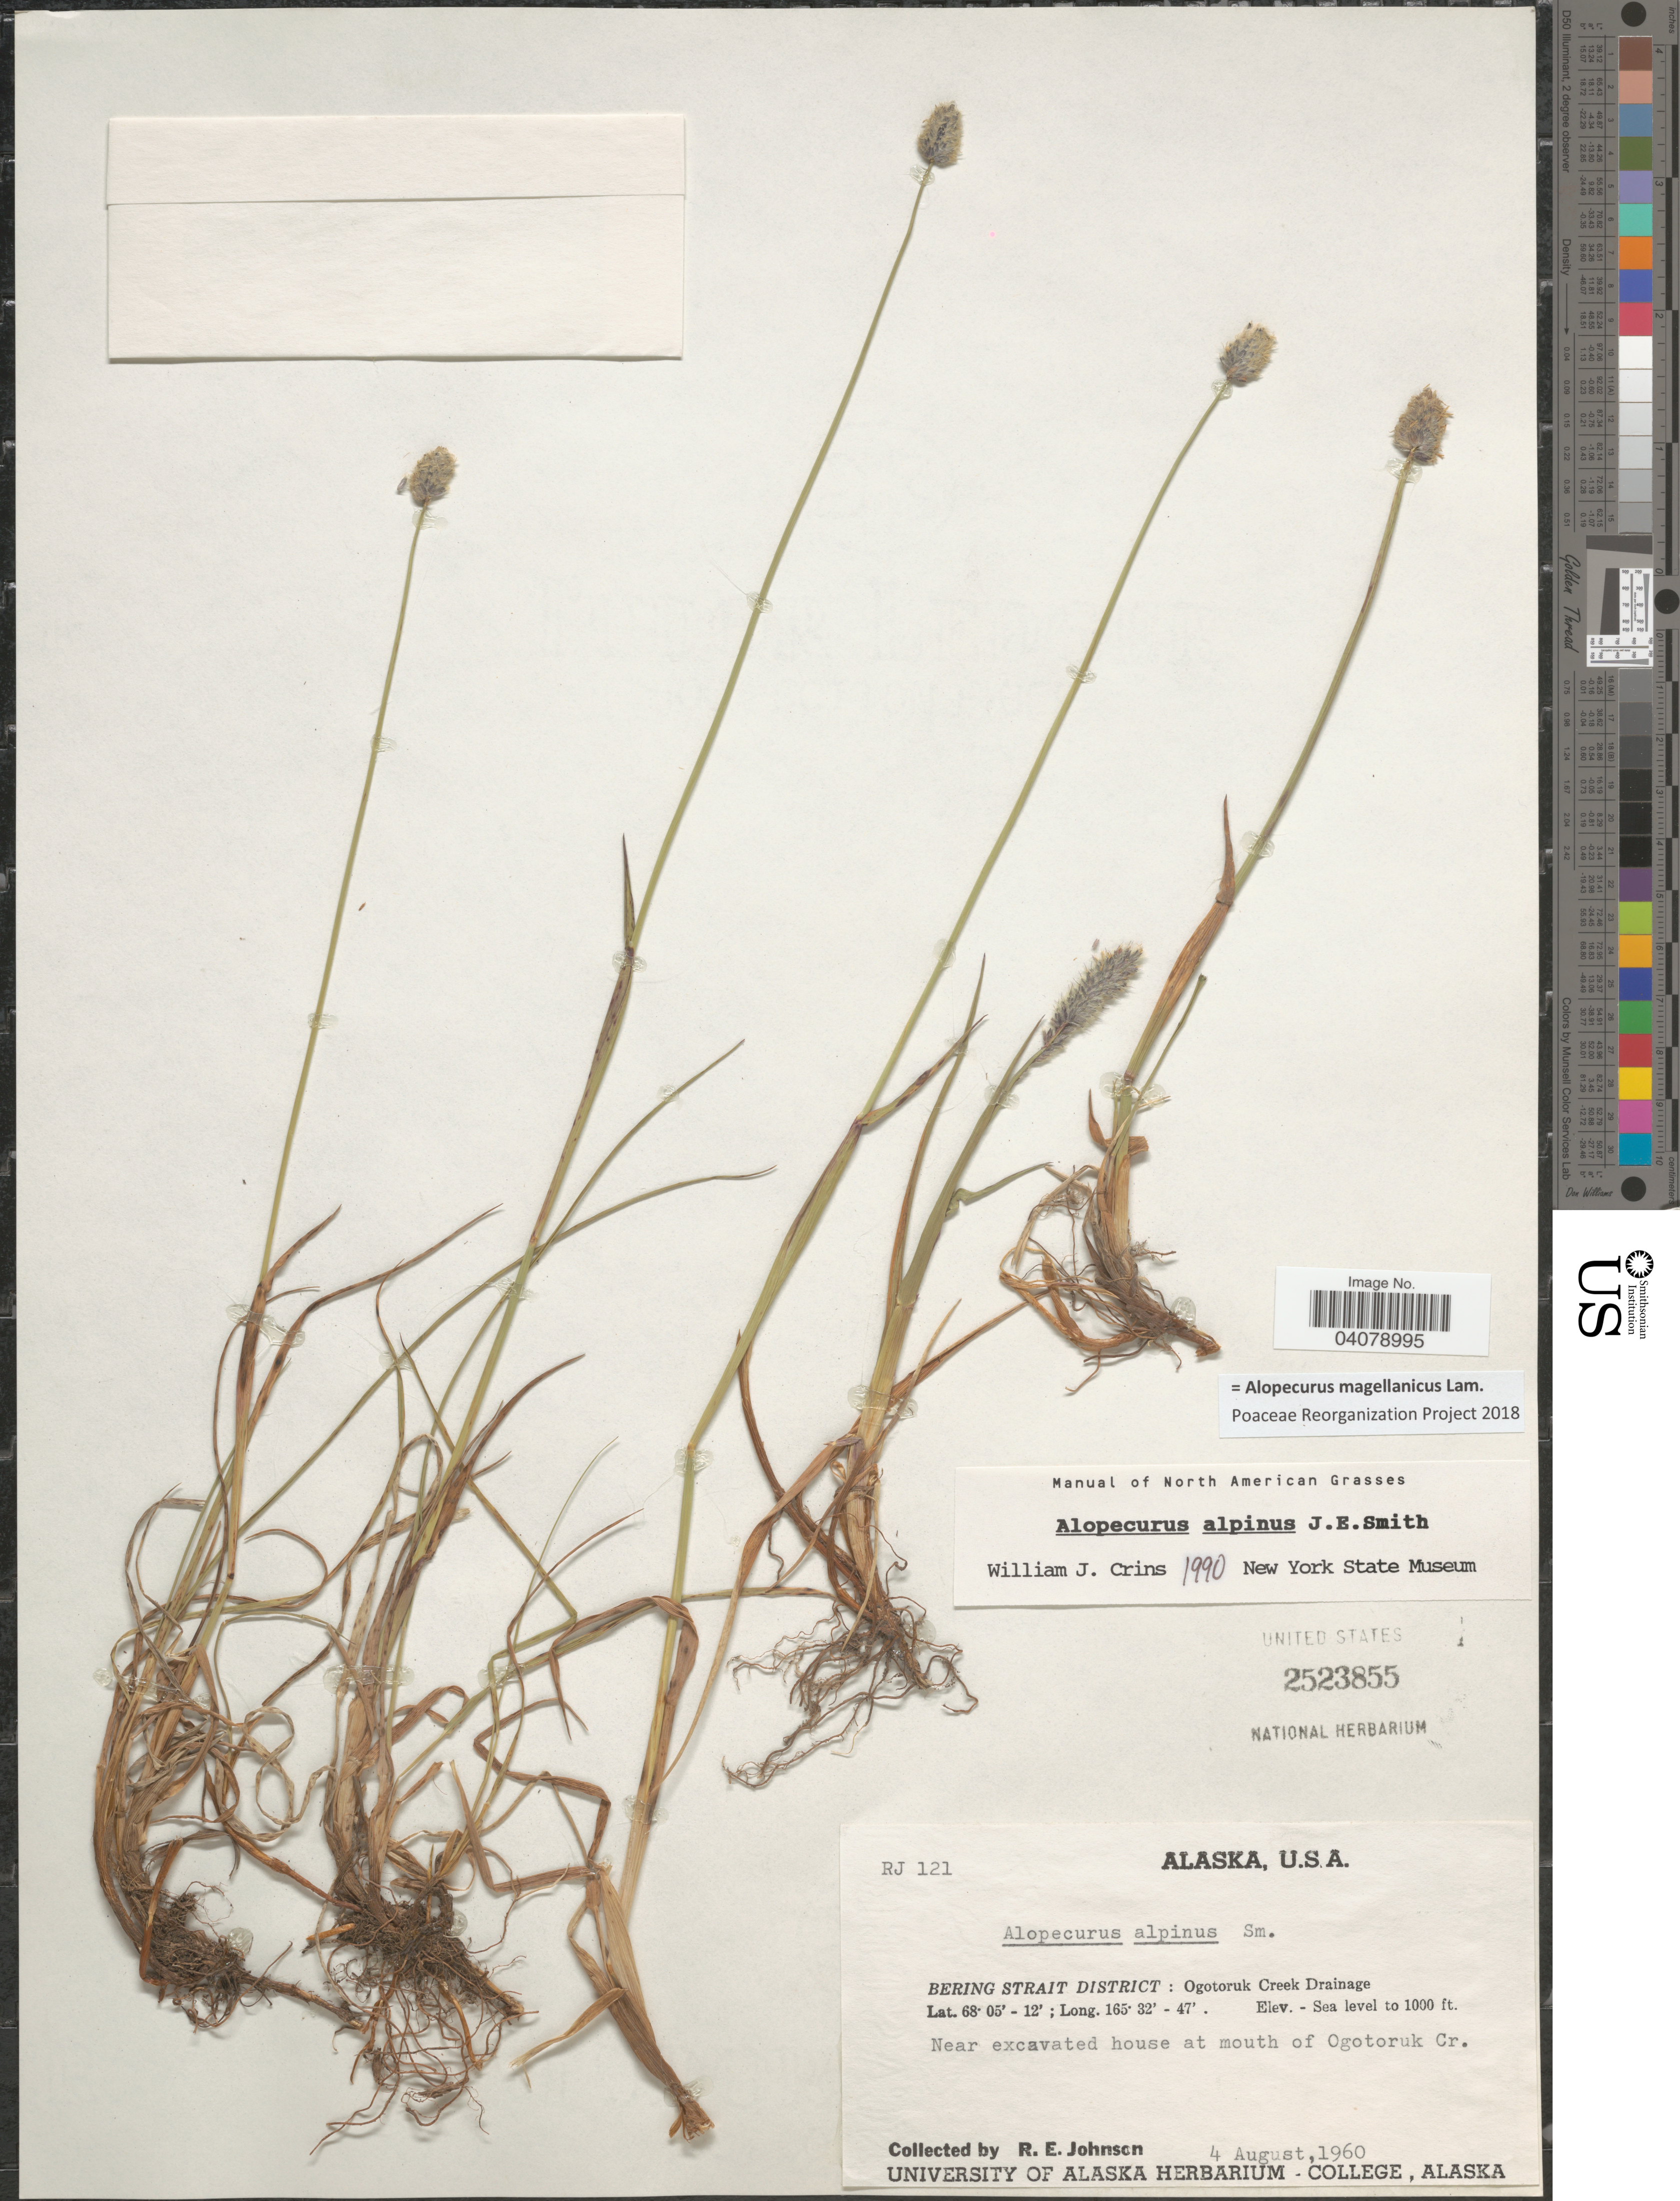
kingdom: Plantae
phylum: Tracheophyta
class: Liliopsida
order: Poales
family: Poaceae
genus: Alopecurus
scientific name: Alopecurus magellanicus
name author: Lam.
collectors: R. Johnson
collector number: RJ121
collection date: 1960-08-04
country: United States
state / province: Alaska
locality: Bering Strait District : Ogotoruk Creek Drainage. Near excavated house at mouth of Ogotoruk Cr.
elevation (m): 0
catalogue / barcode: US 2523855